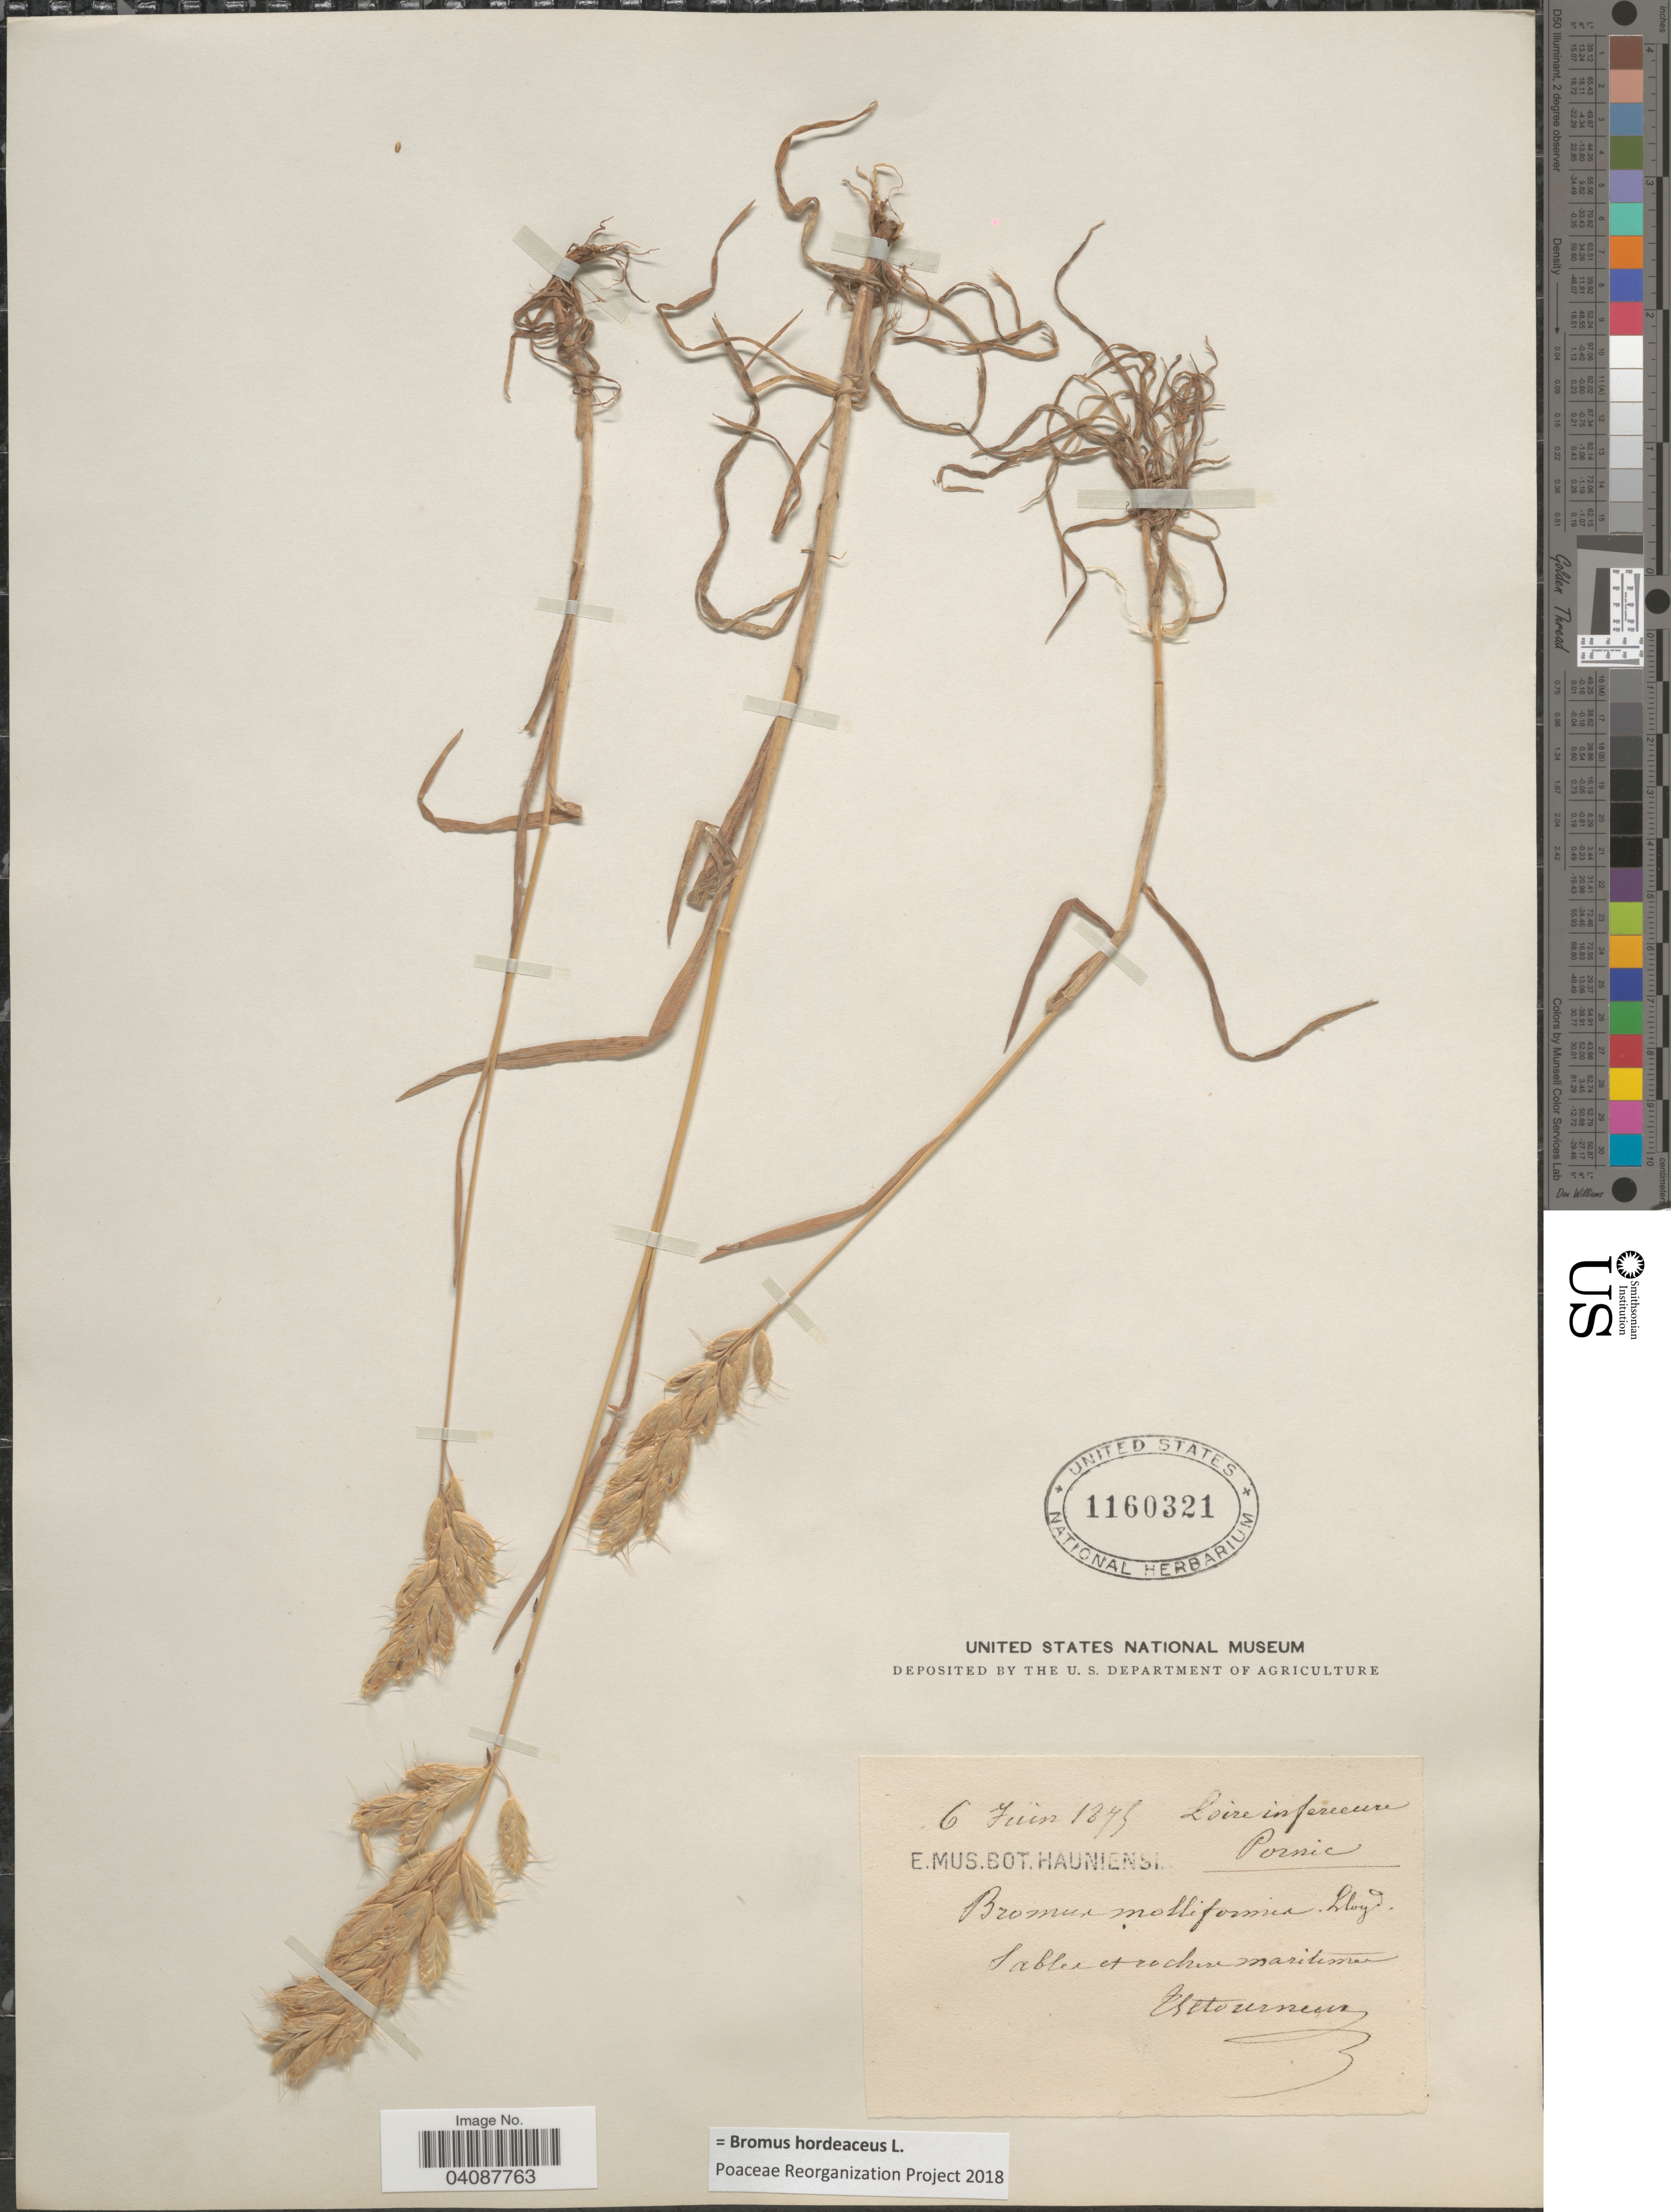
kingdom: Plantae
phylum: Tracheophyta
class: Liliopsida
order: Poales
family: Poaceae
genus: Bromus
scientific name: Bromus hordeaceus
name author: L.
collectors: Esttourneux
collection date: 1875-06-06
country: France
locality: Loire inferior. Pornic.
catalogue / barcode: US 1160321